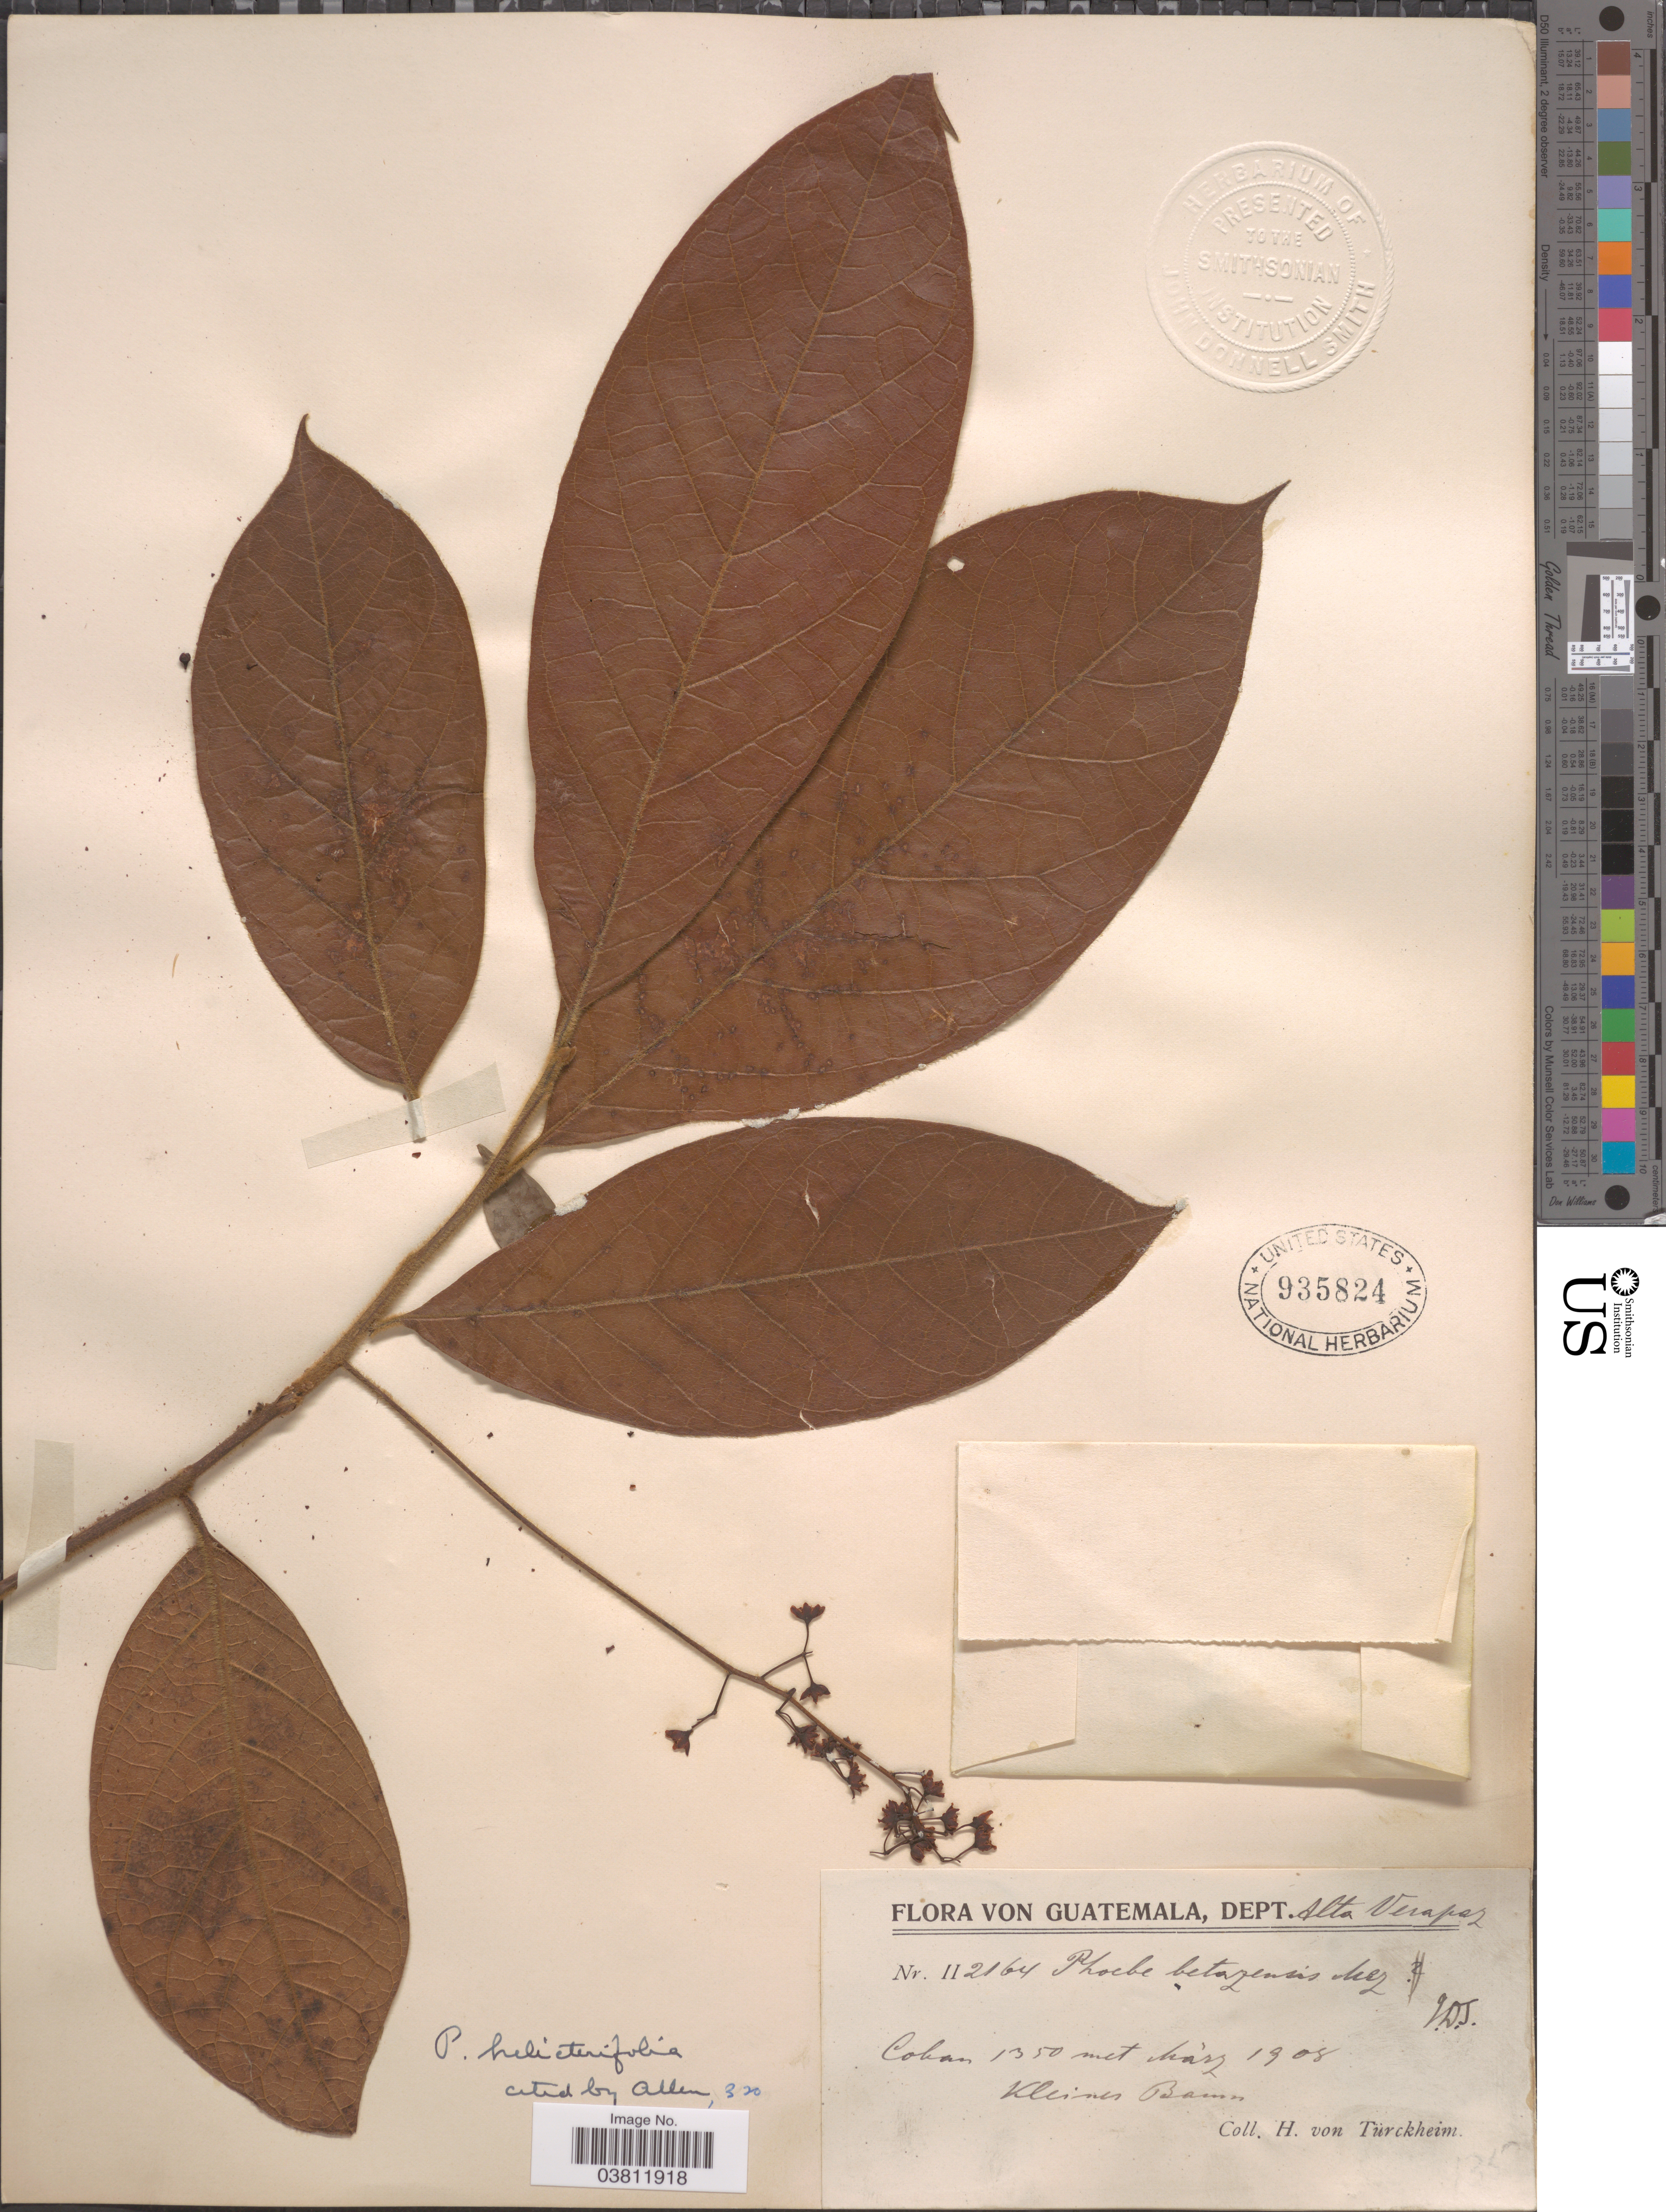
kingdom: Plantae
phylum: Tracheophyta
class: Magnoliopsida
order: Laurales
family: Lauraceae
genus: Phoebe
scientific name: Phoebe helicterifolia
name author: (Meisn.) Mez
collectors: H. von Türckheim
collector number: II 2164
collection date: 1908-03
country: Guatemala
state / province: Alta Verapaz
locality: Dept. Alta Verapaz. Coban.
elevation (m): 1350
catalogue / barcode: US 935824